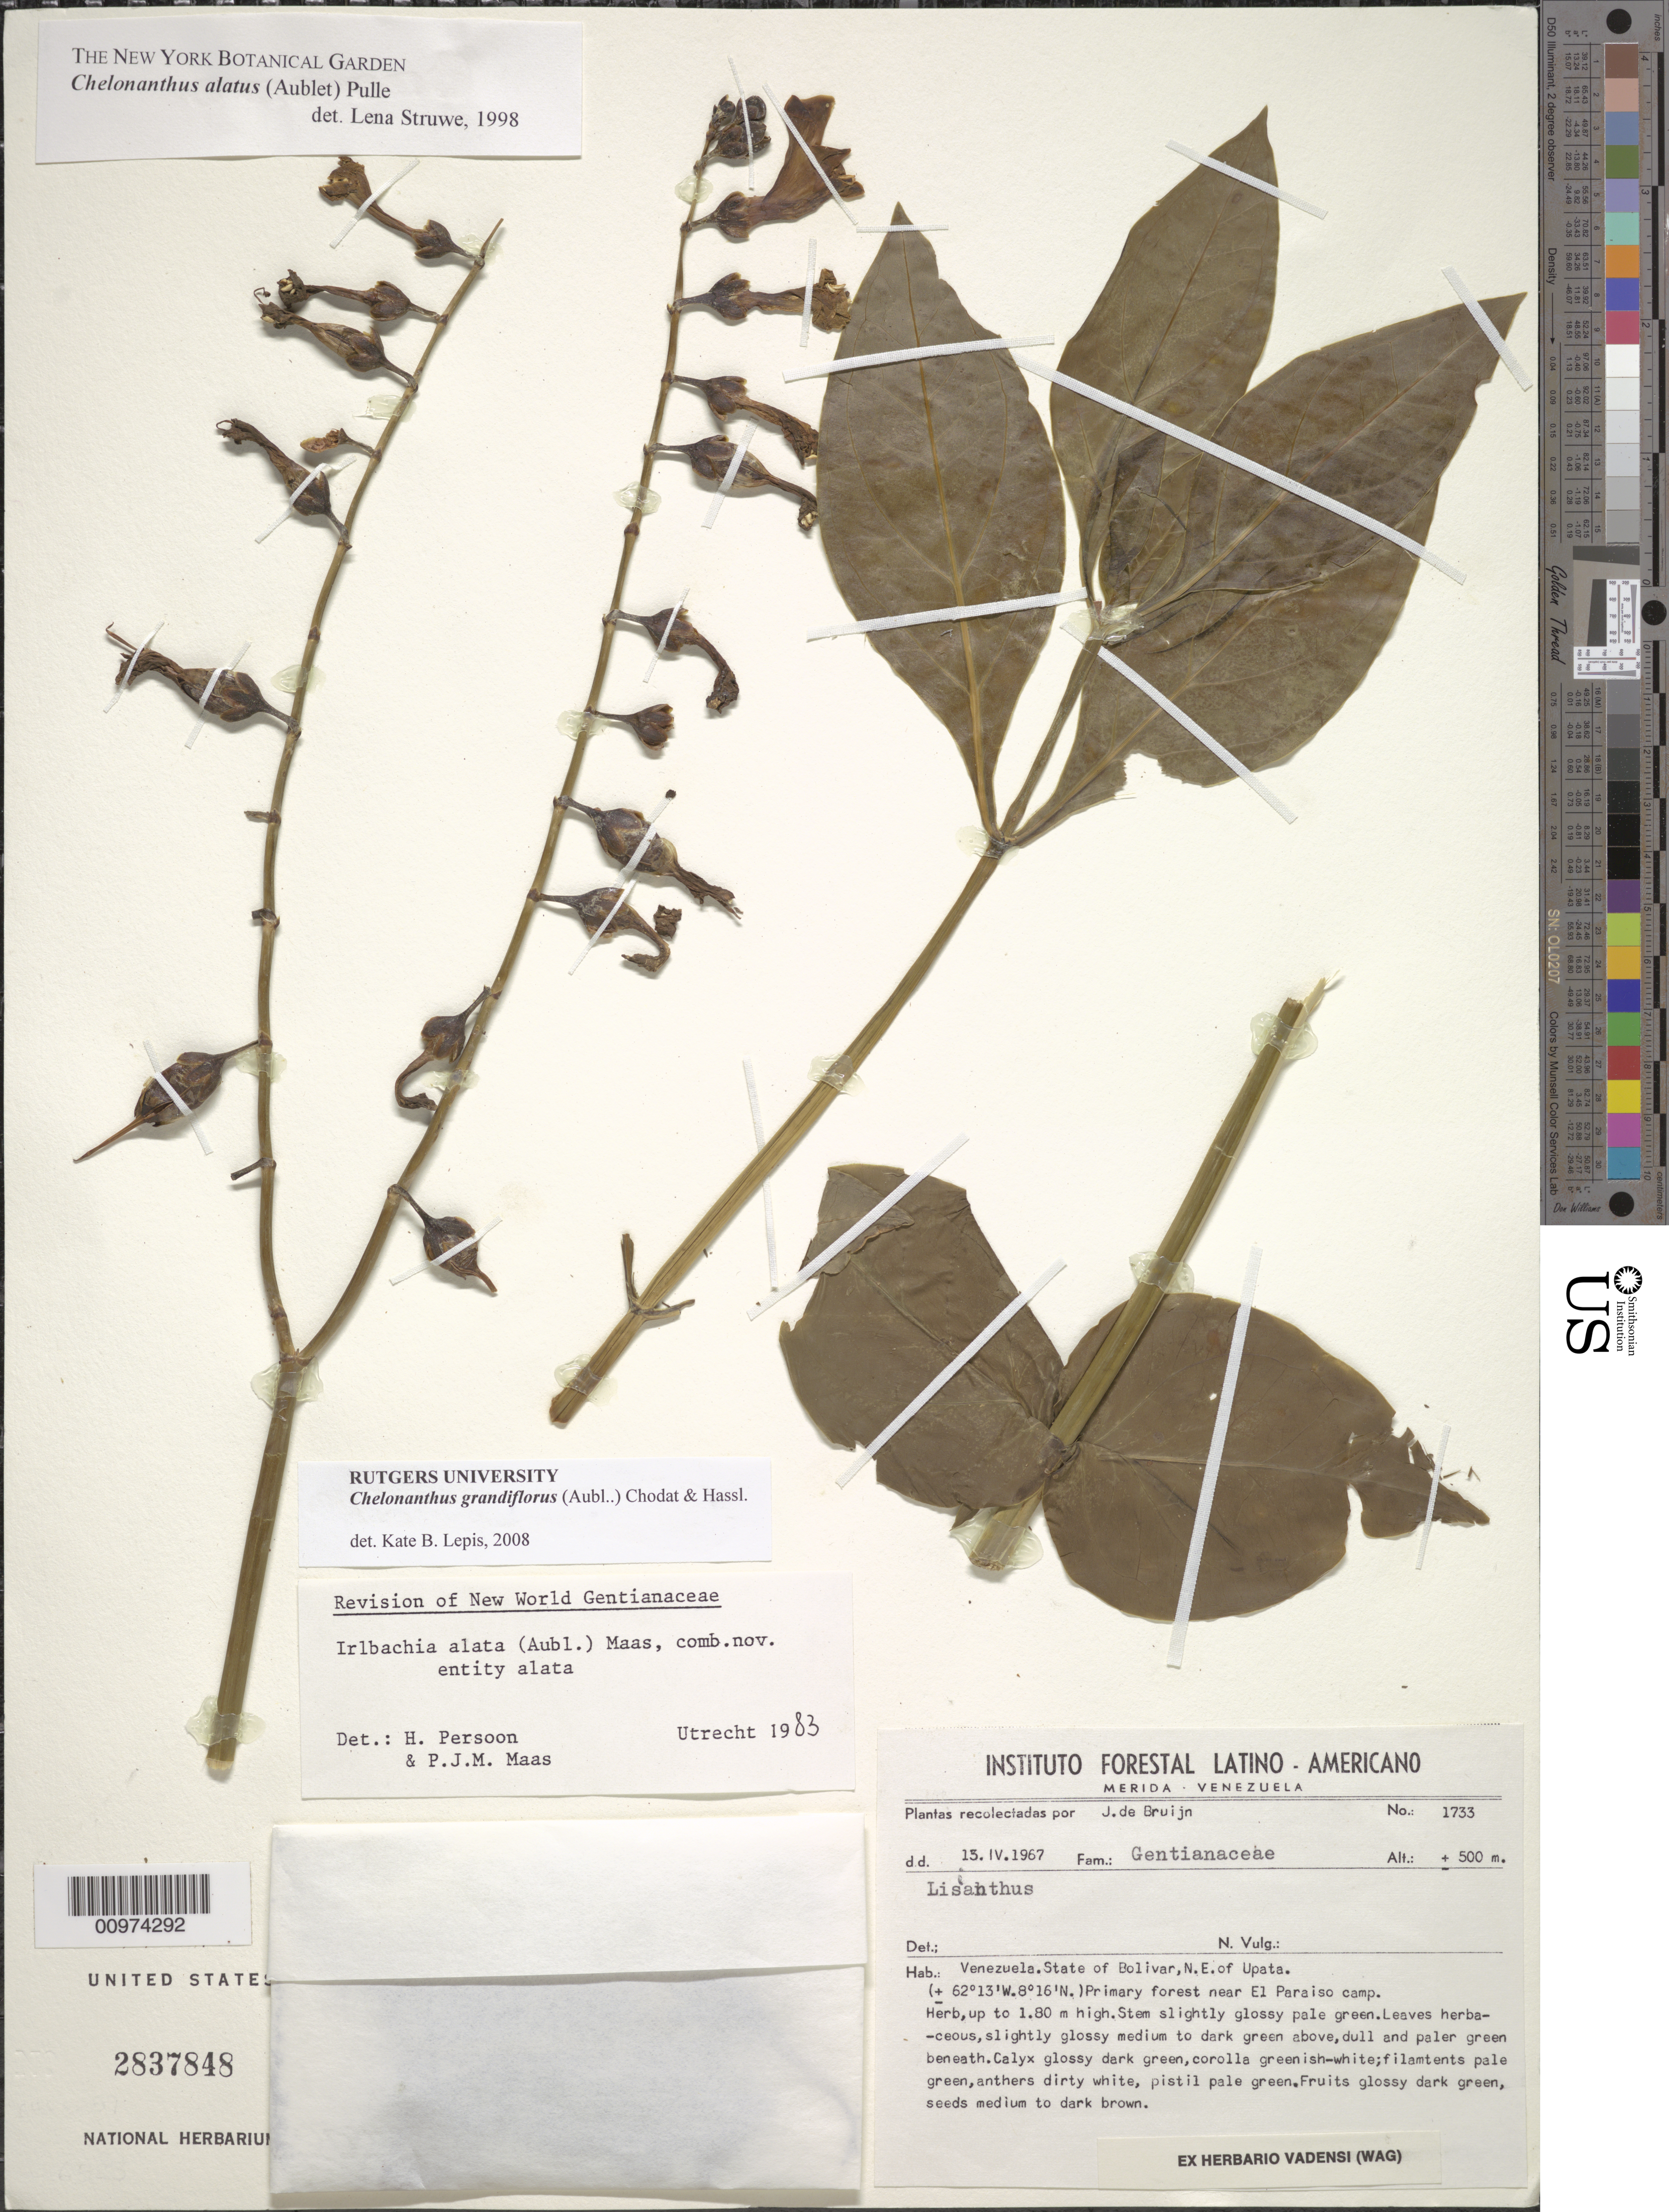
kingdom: Plantae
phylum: Tracheophyta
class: Magnoliopsida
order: Gentianales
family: Gentianaceae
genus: Chelonanthus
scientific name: Chelonanthus grandiflorus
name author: (Aubl.) Chodat & Hassl.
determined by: Lepis, Kate B.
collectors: J. Bruijn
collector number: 1733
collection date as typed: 15-Apr-67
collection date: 1967-04-15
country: Venezuela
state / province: Bolívar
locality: Upata, NE of, near El Paraiso camp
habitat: Primary forest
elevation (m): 500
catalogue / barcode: US 2837848